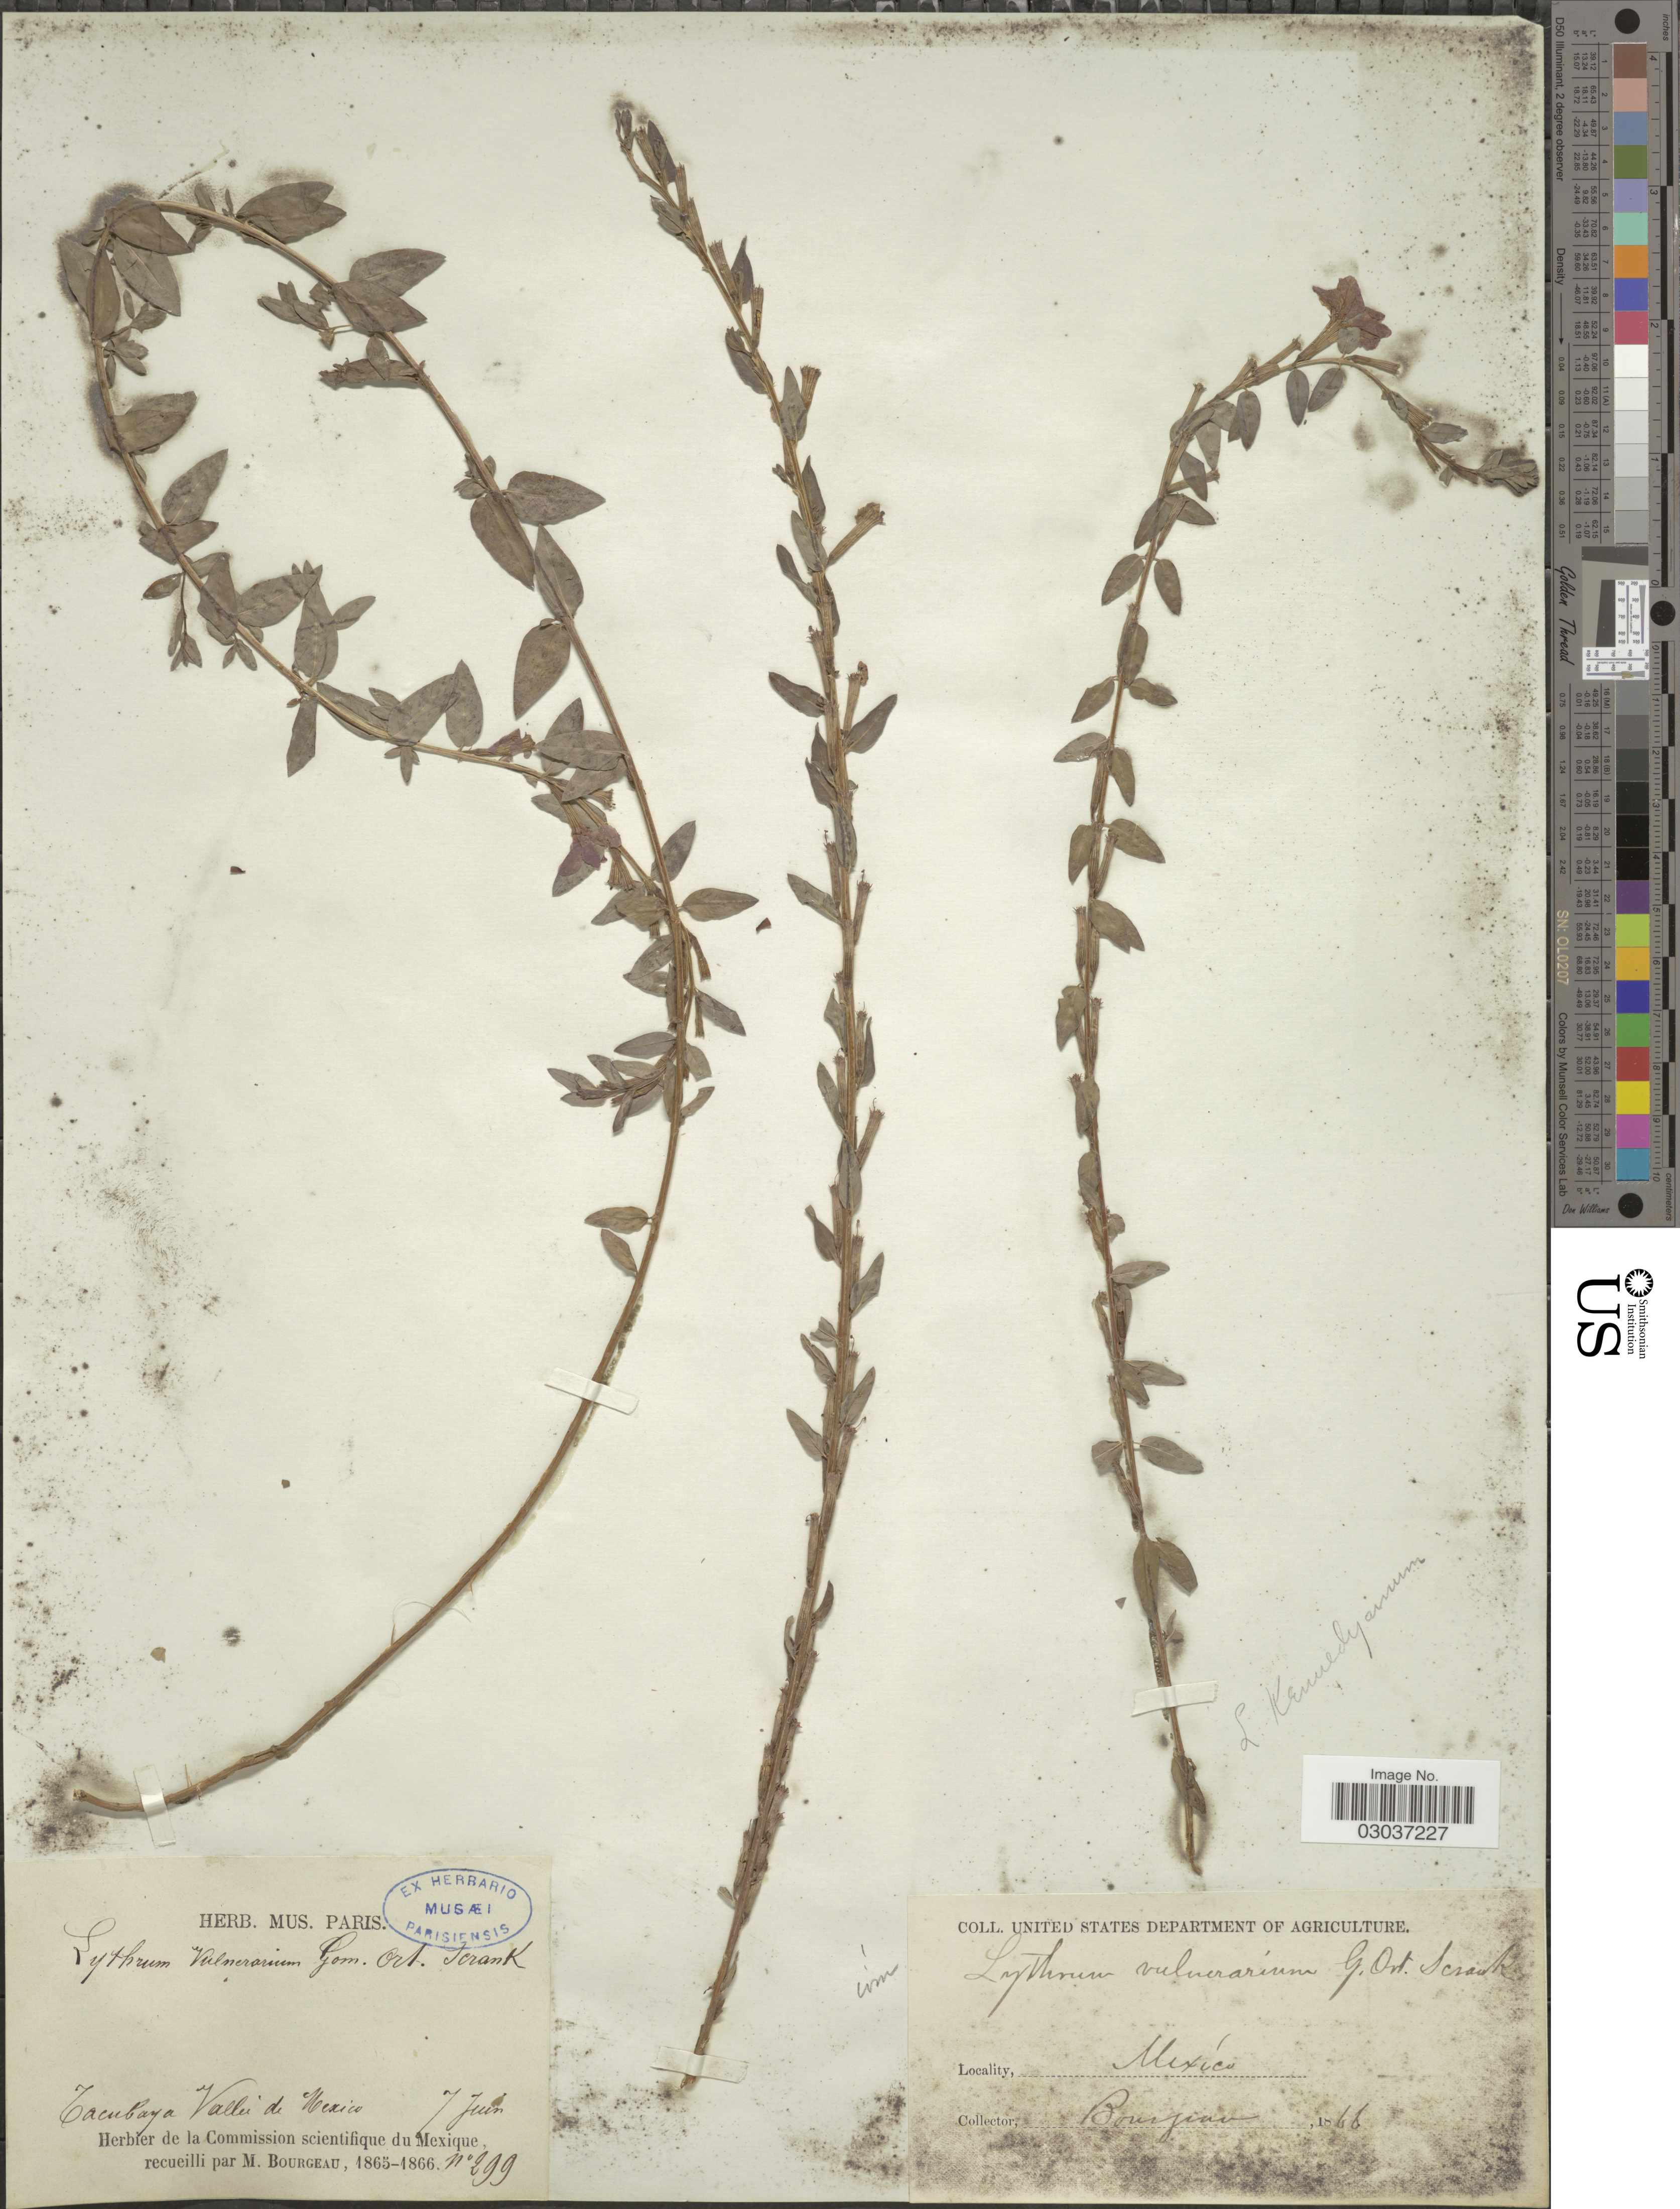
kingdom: Plantae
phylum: Tracheophyta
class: Magnoliopsida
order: Myrtales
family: Lythraceae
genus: Lythrum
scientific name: Lythrum vulneraria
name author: Aiton ex Schrank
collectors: M. Bourgeau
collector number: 299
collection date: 1865-06-07/1866-06-07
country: Mexico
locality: Tacubaya, Vallèe de Mexico.